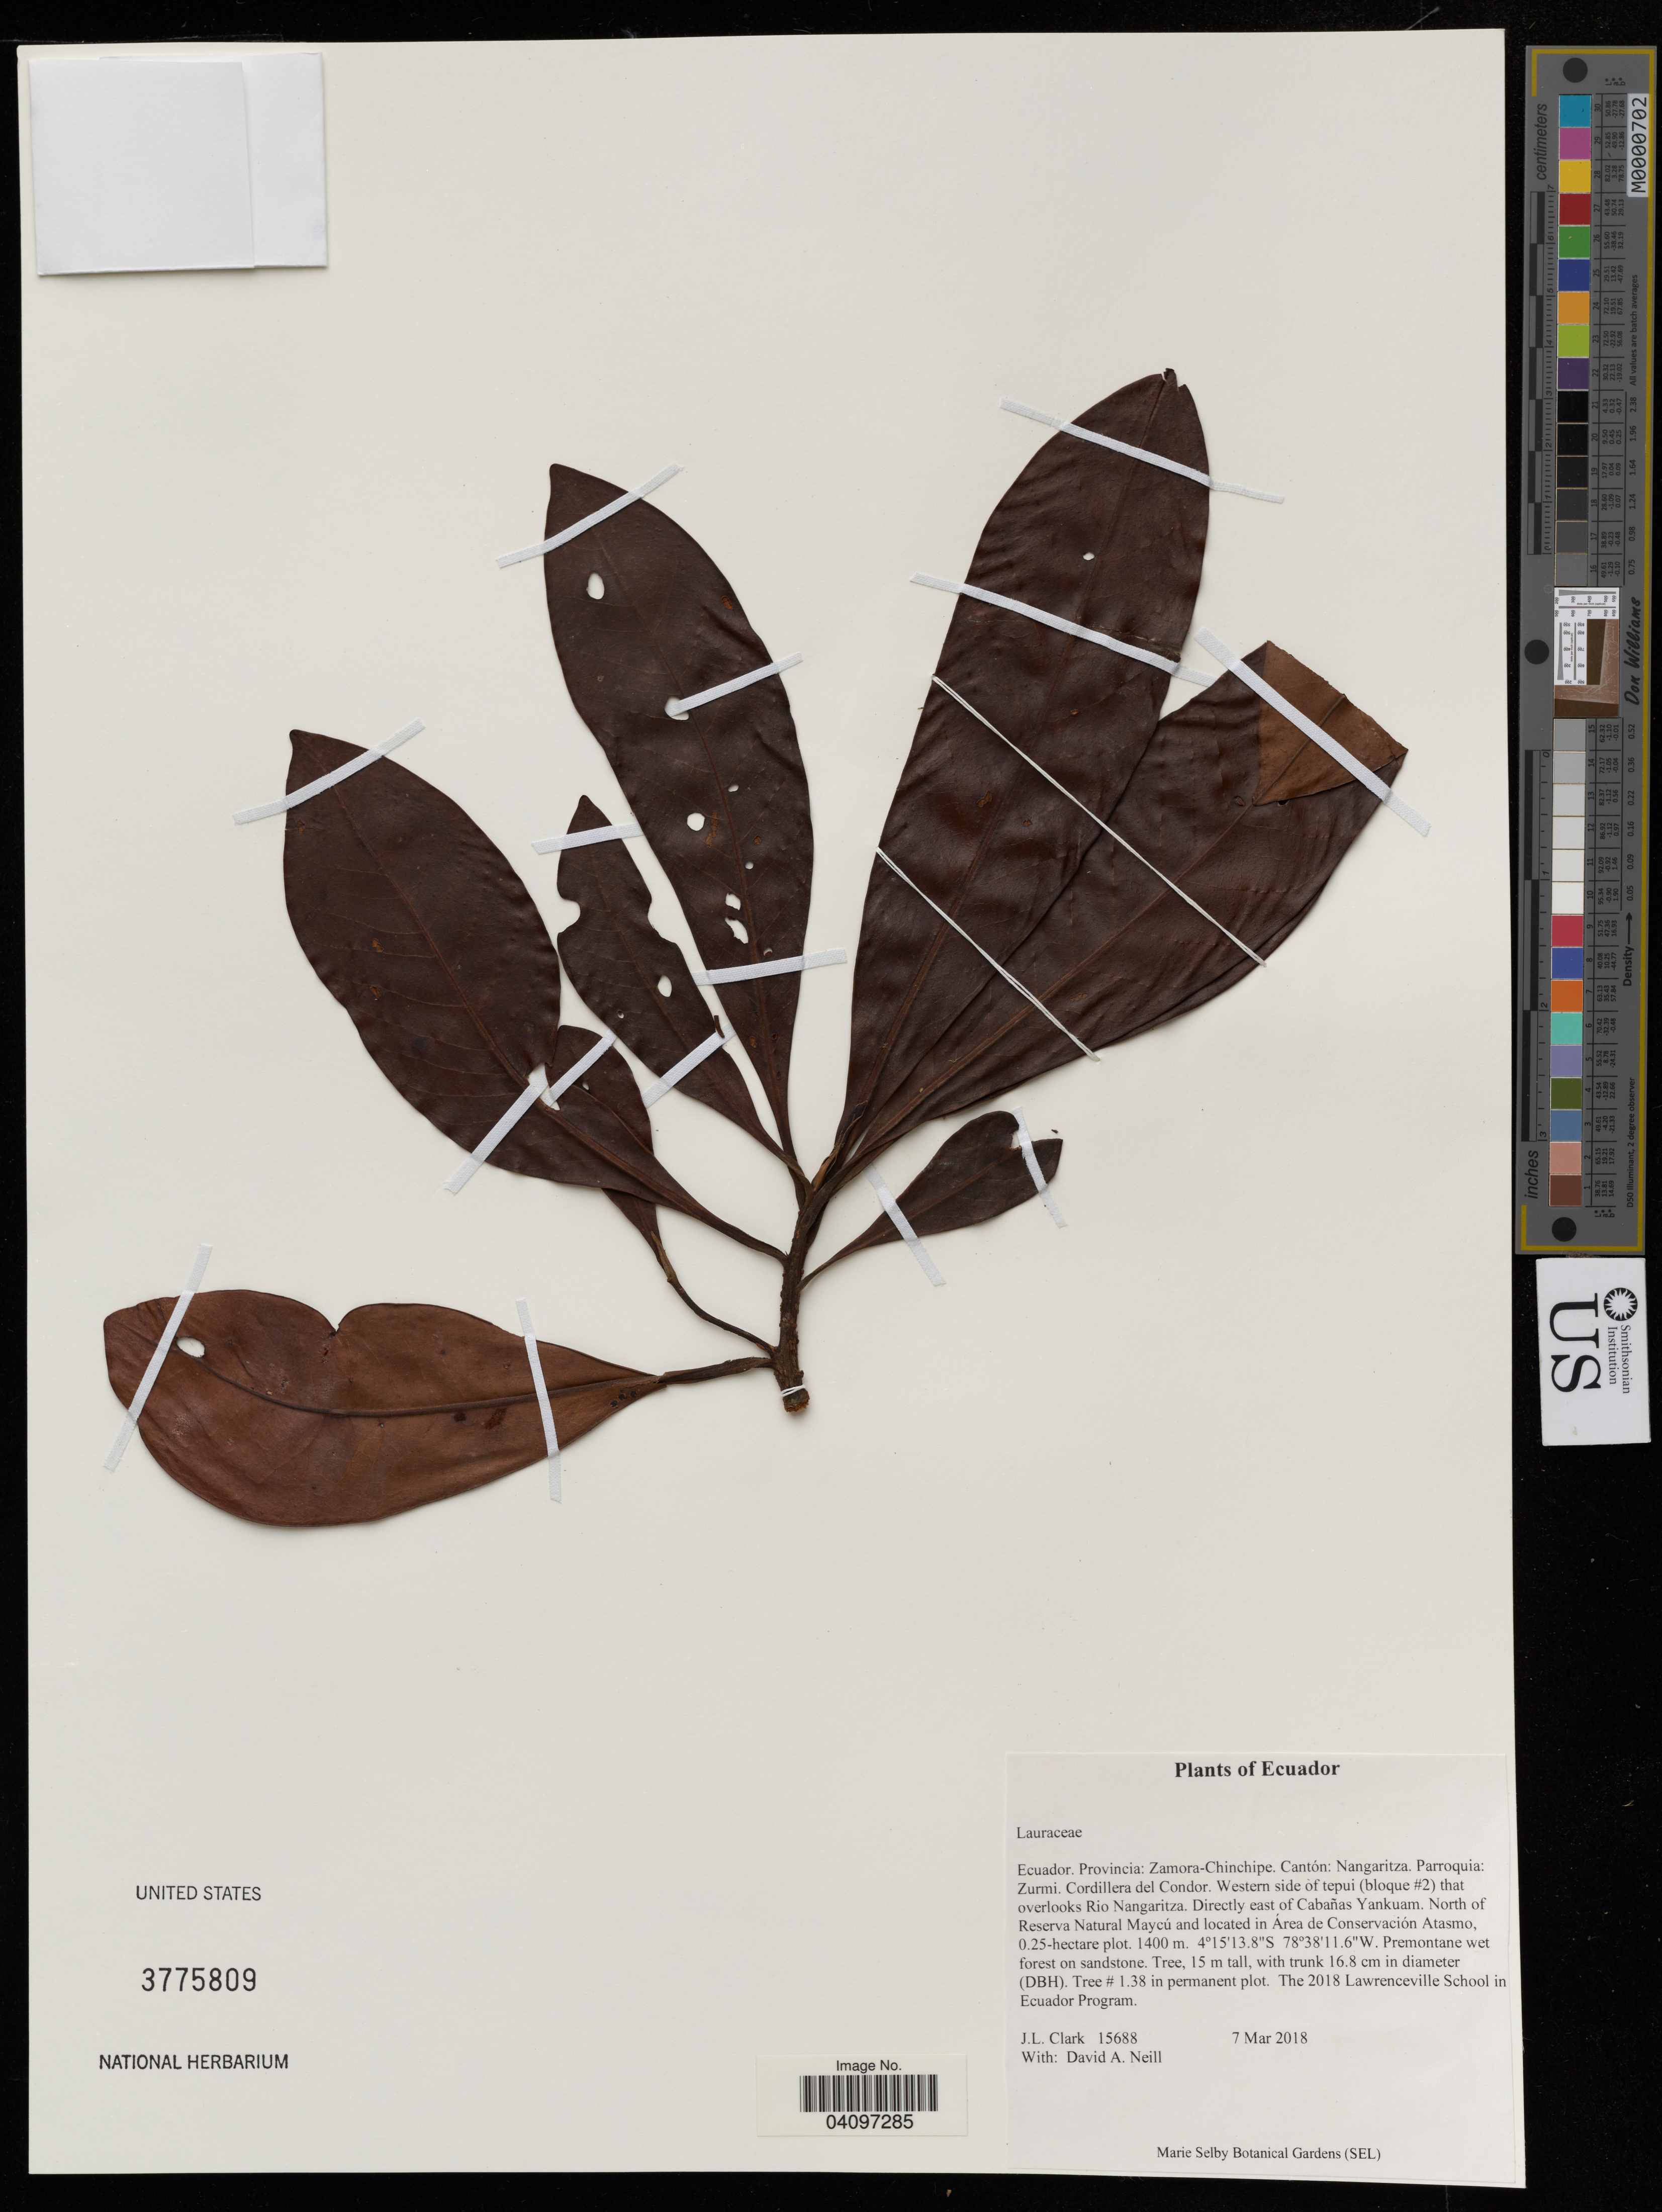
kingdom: Plantae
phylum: Tracheophyta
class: Magnoliopsida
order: Laurales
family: Lauraceae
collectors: J. Clark & D. A. Neill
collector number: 15688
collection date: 2018-03-07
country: Ecuador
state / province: Zamora-Chinchipe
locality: Cantón: Nangaritza. Parroquia: Zurmi. Cordillera del Condor. Western side of tepui (bloque #2) that overlooks Rio Nangaritza. Directly east of Cabañas Yankuam. North of Reserva Natural Maycú and located in Área de Conservación Atasmo, 0.25-hectare plot.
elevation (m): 1400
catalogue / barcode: US 3775809